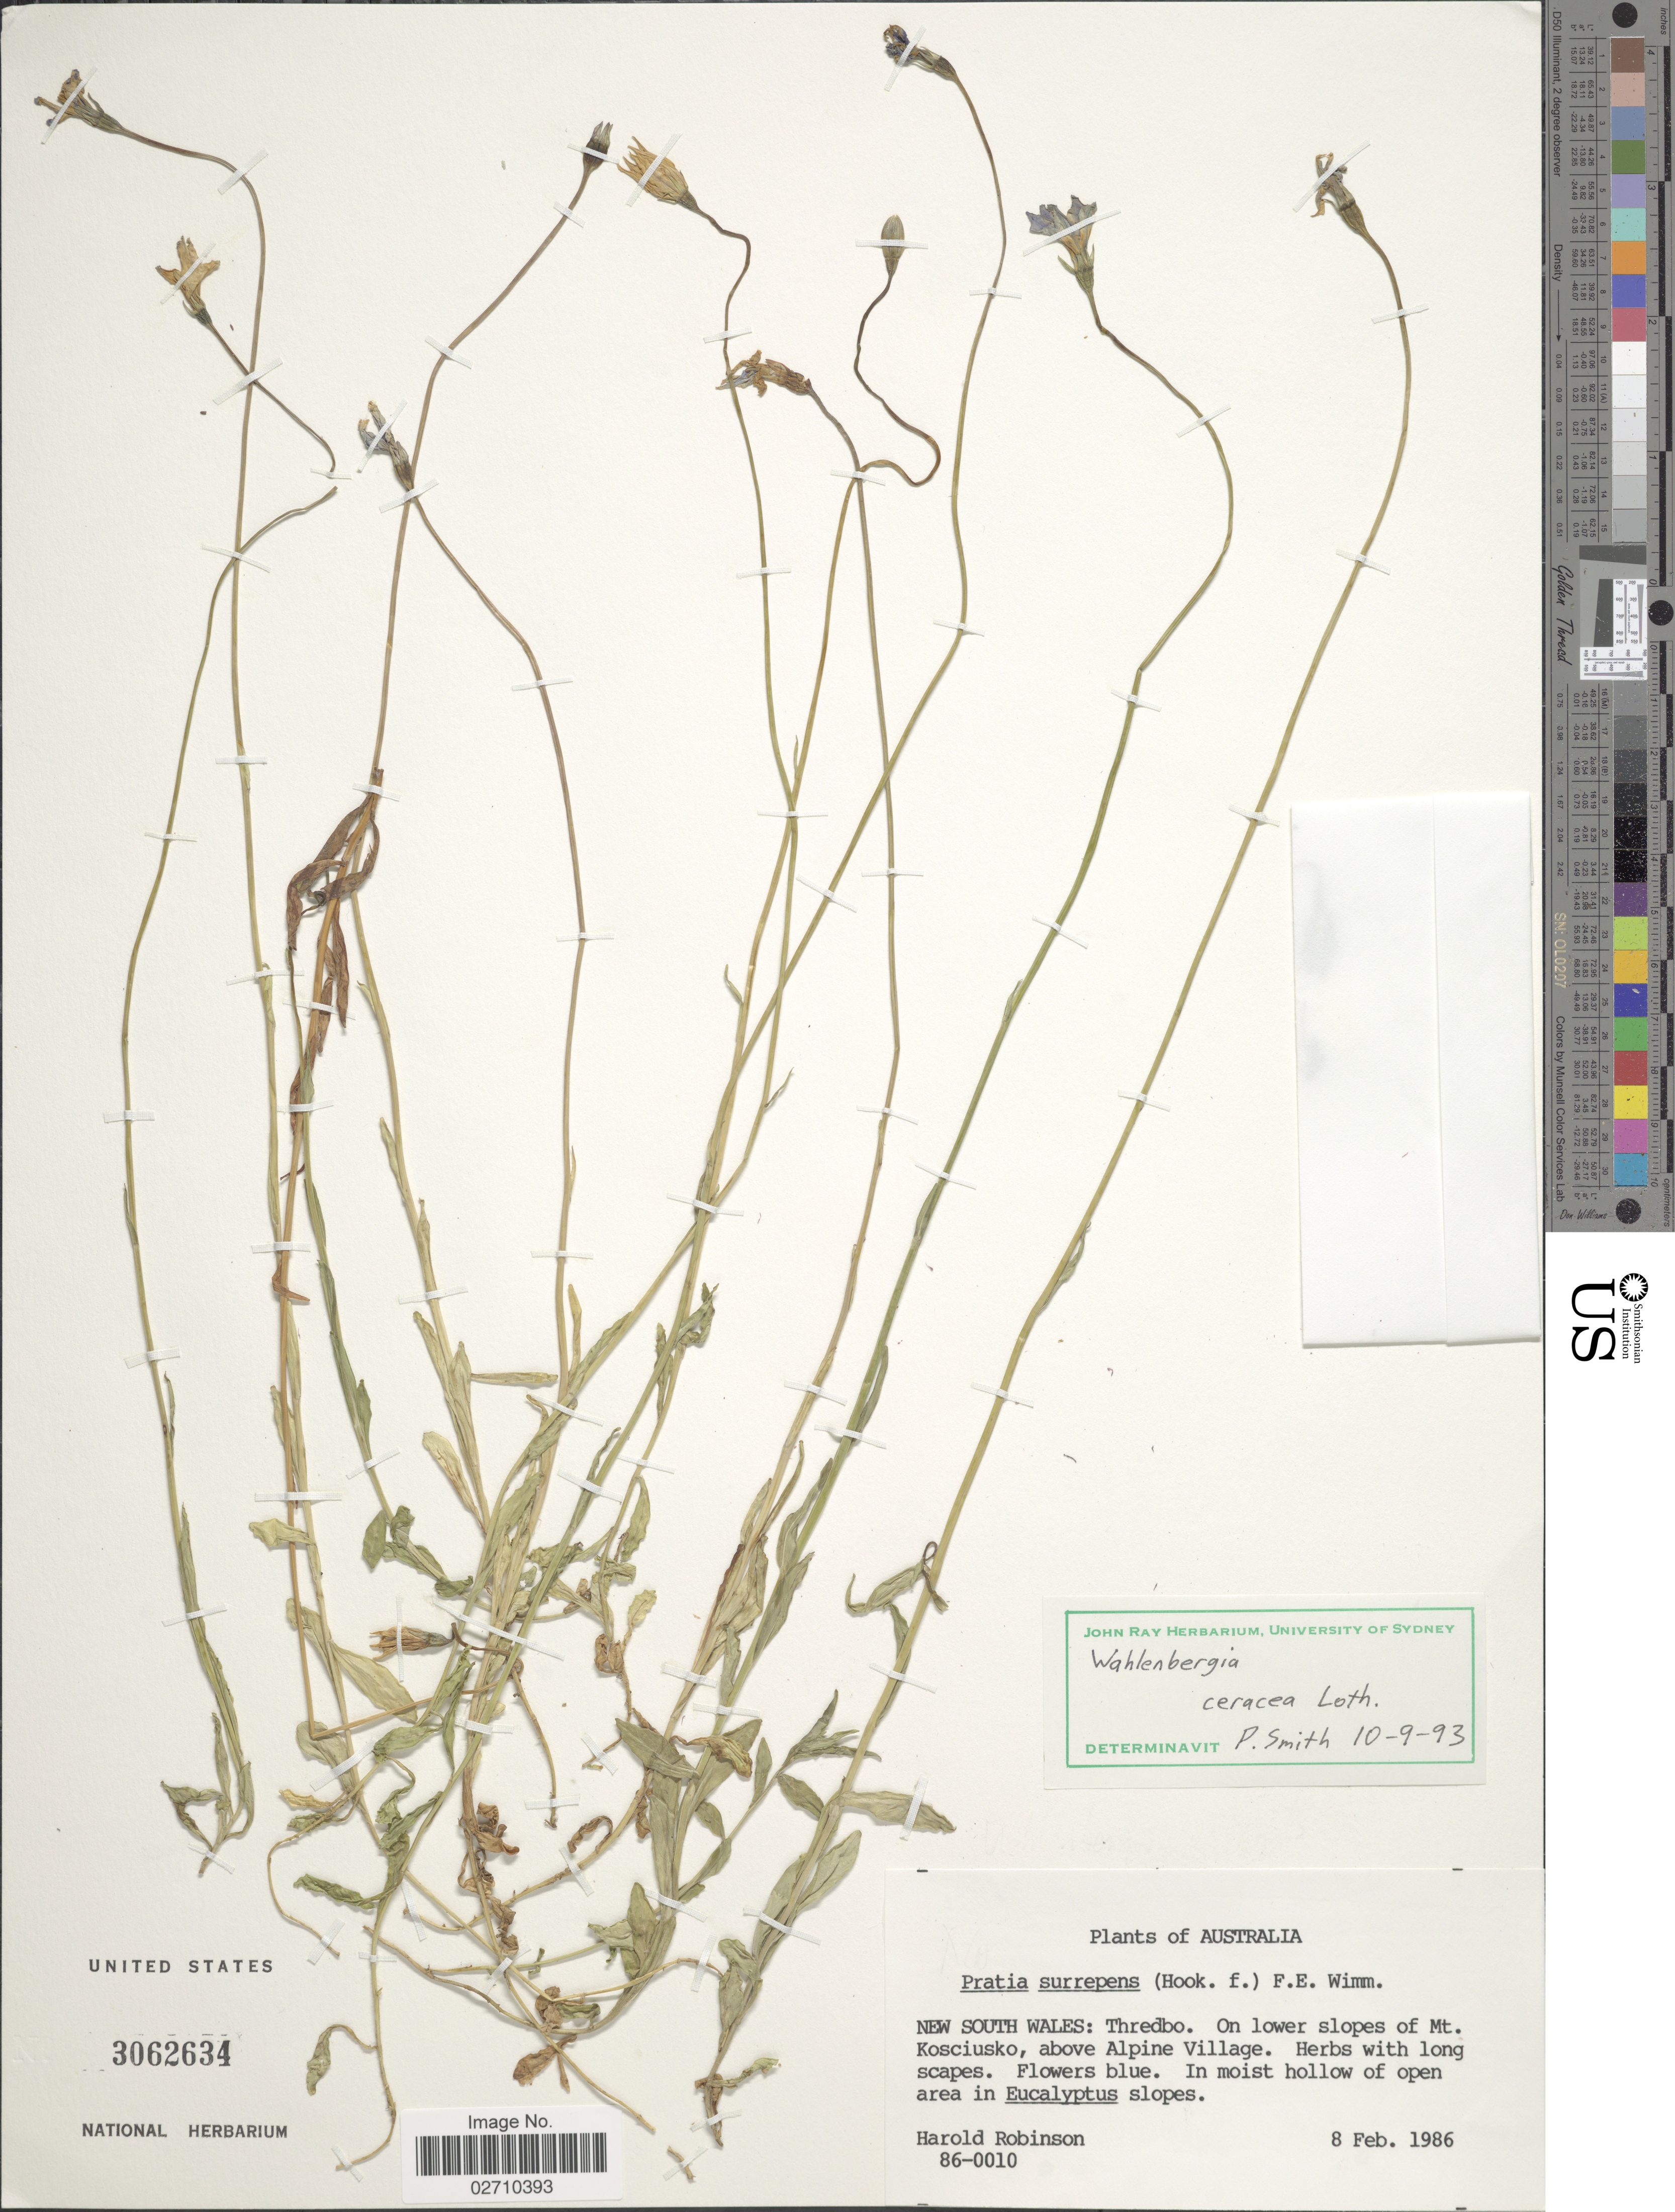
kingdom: Plantae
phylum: Tracheophyta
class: Magnoliopsida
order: Asterales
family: Campanulaceae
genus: Wahlenbergia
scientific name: Wahlenbergia ceracea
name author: Lothian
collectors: H. Robinson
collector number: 86-0010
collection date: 1986-02-08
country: Australia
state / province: New South Wales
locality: Thredbo. On lowers lopes of Mt. Kusciusko, above Alpine Village.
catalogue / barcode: US 3062634